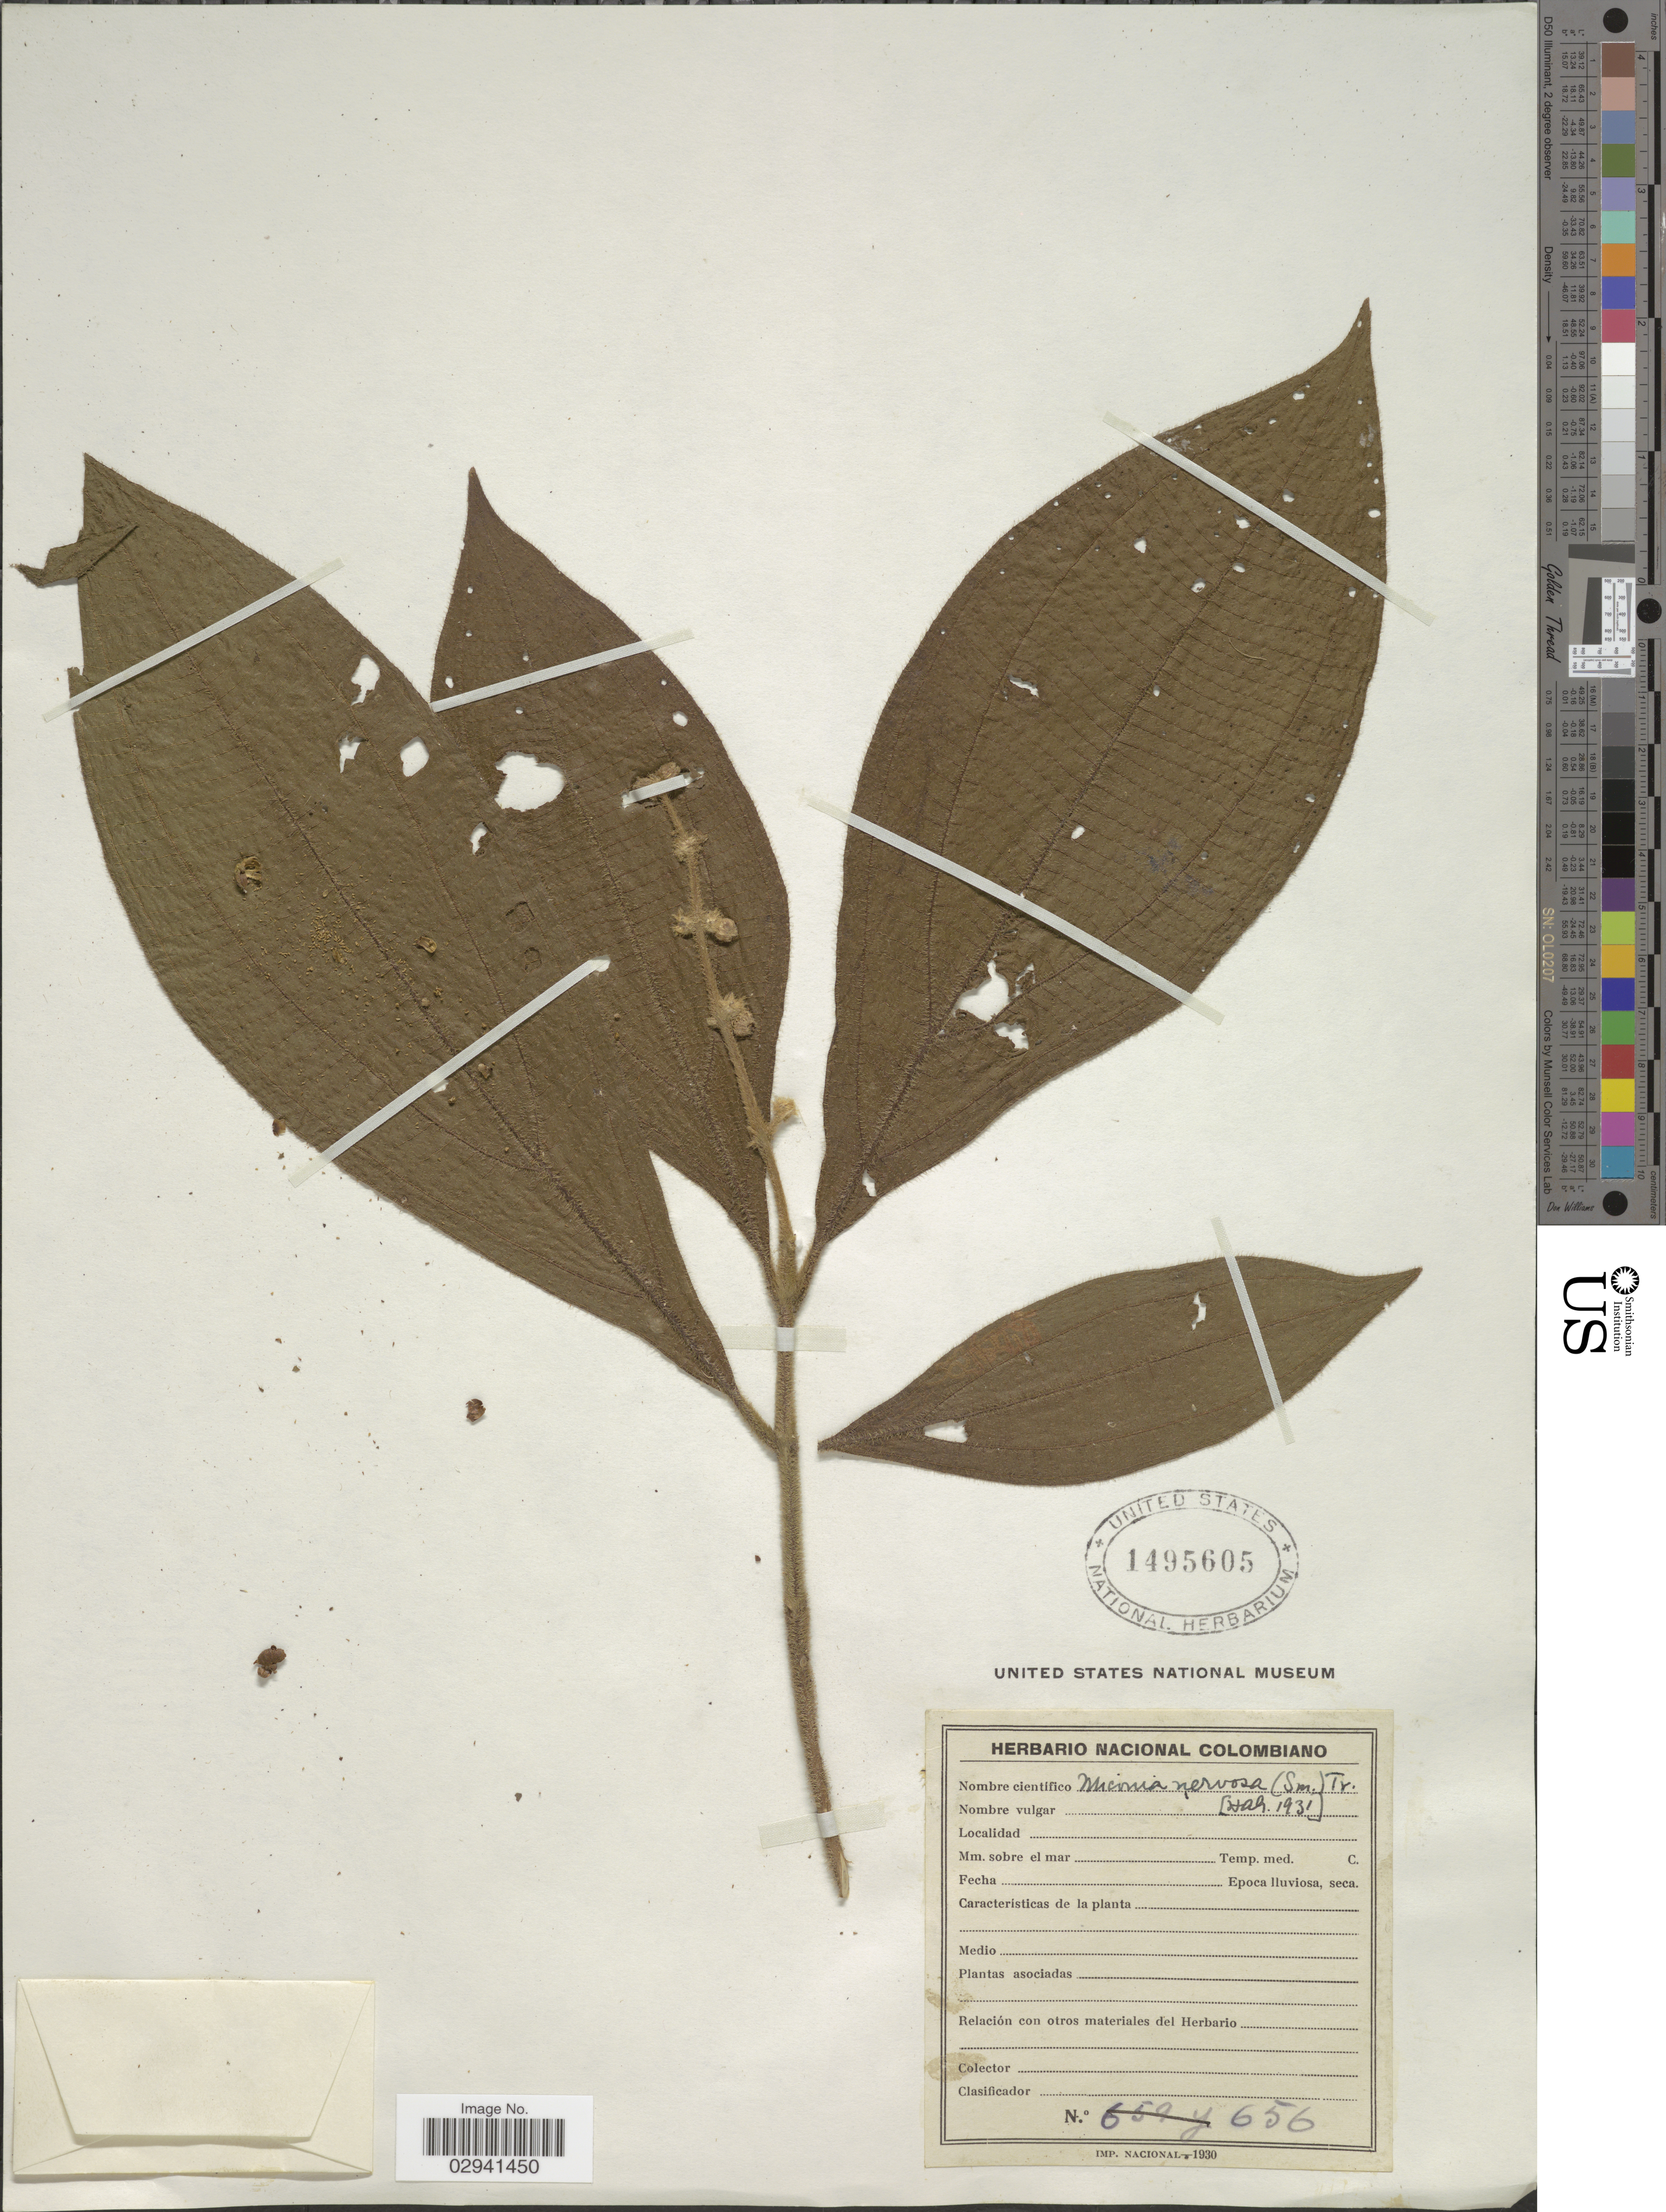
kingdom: Plantae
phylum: Tracheophyta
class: Magnoliopsida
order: Myrtales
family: Melastomataceae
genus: Miconia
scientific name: Miconia nervosa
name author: (Sm.) Triana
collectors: ex Herb. Nacional de Colombiano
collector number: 656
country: Colombia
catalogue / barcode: US 1495605